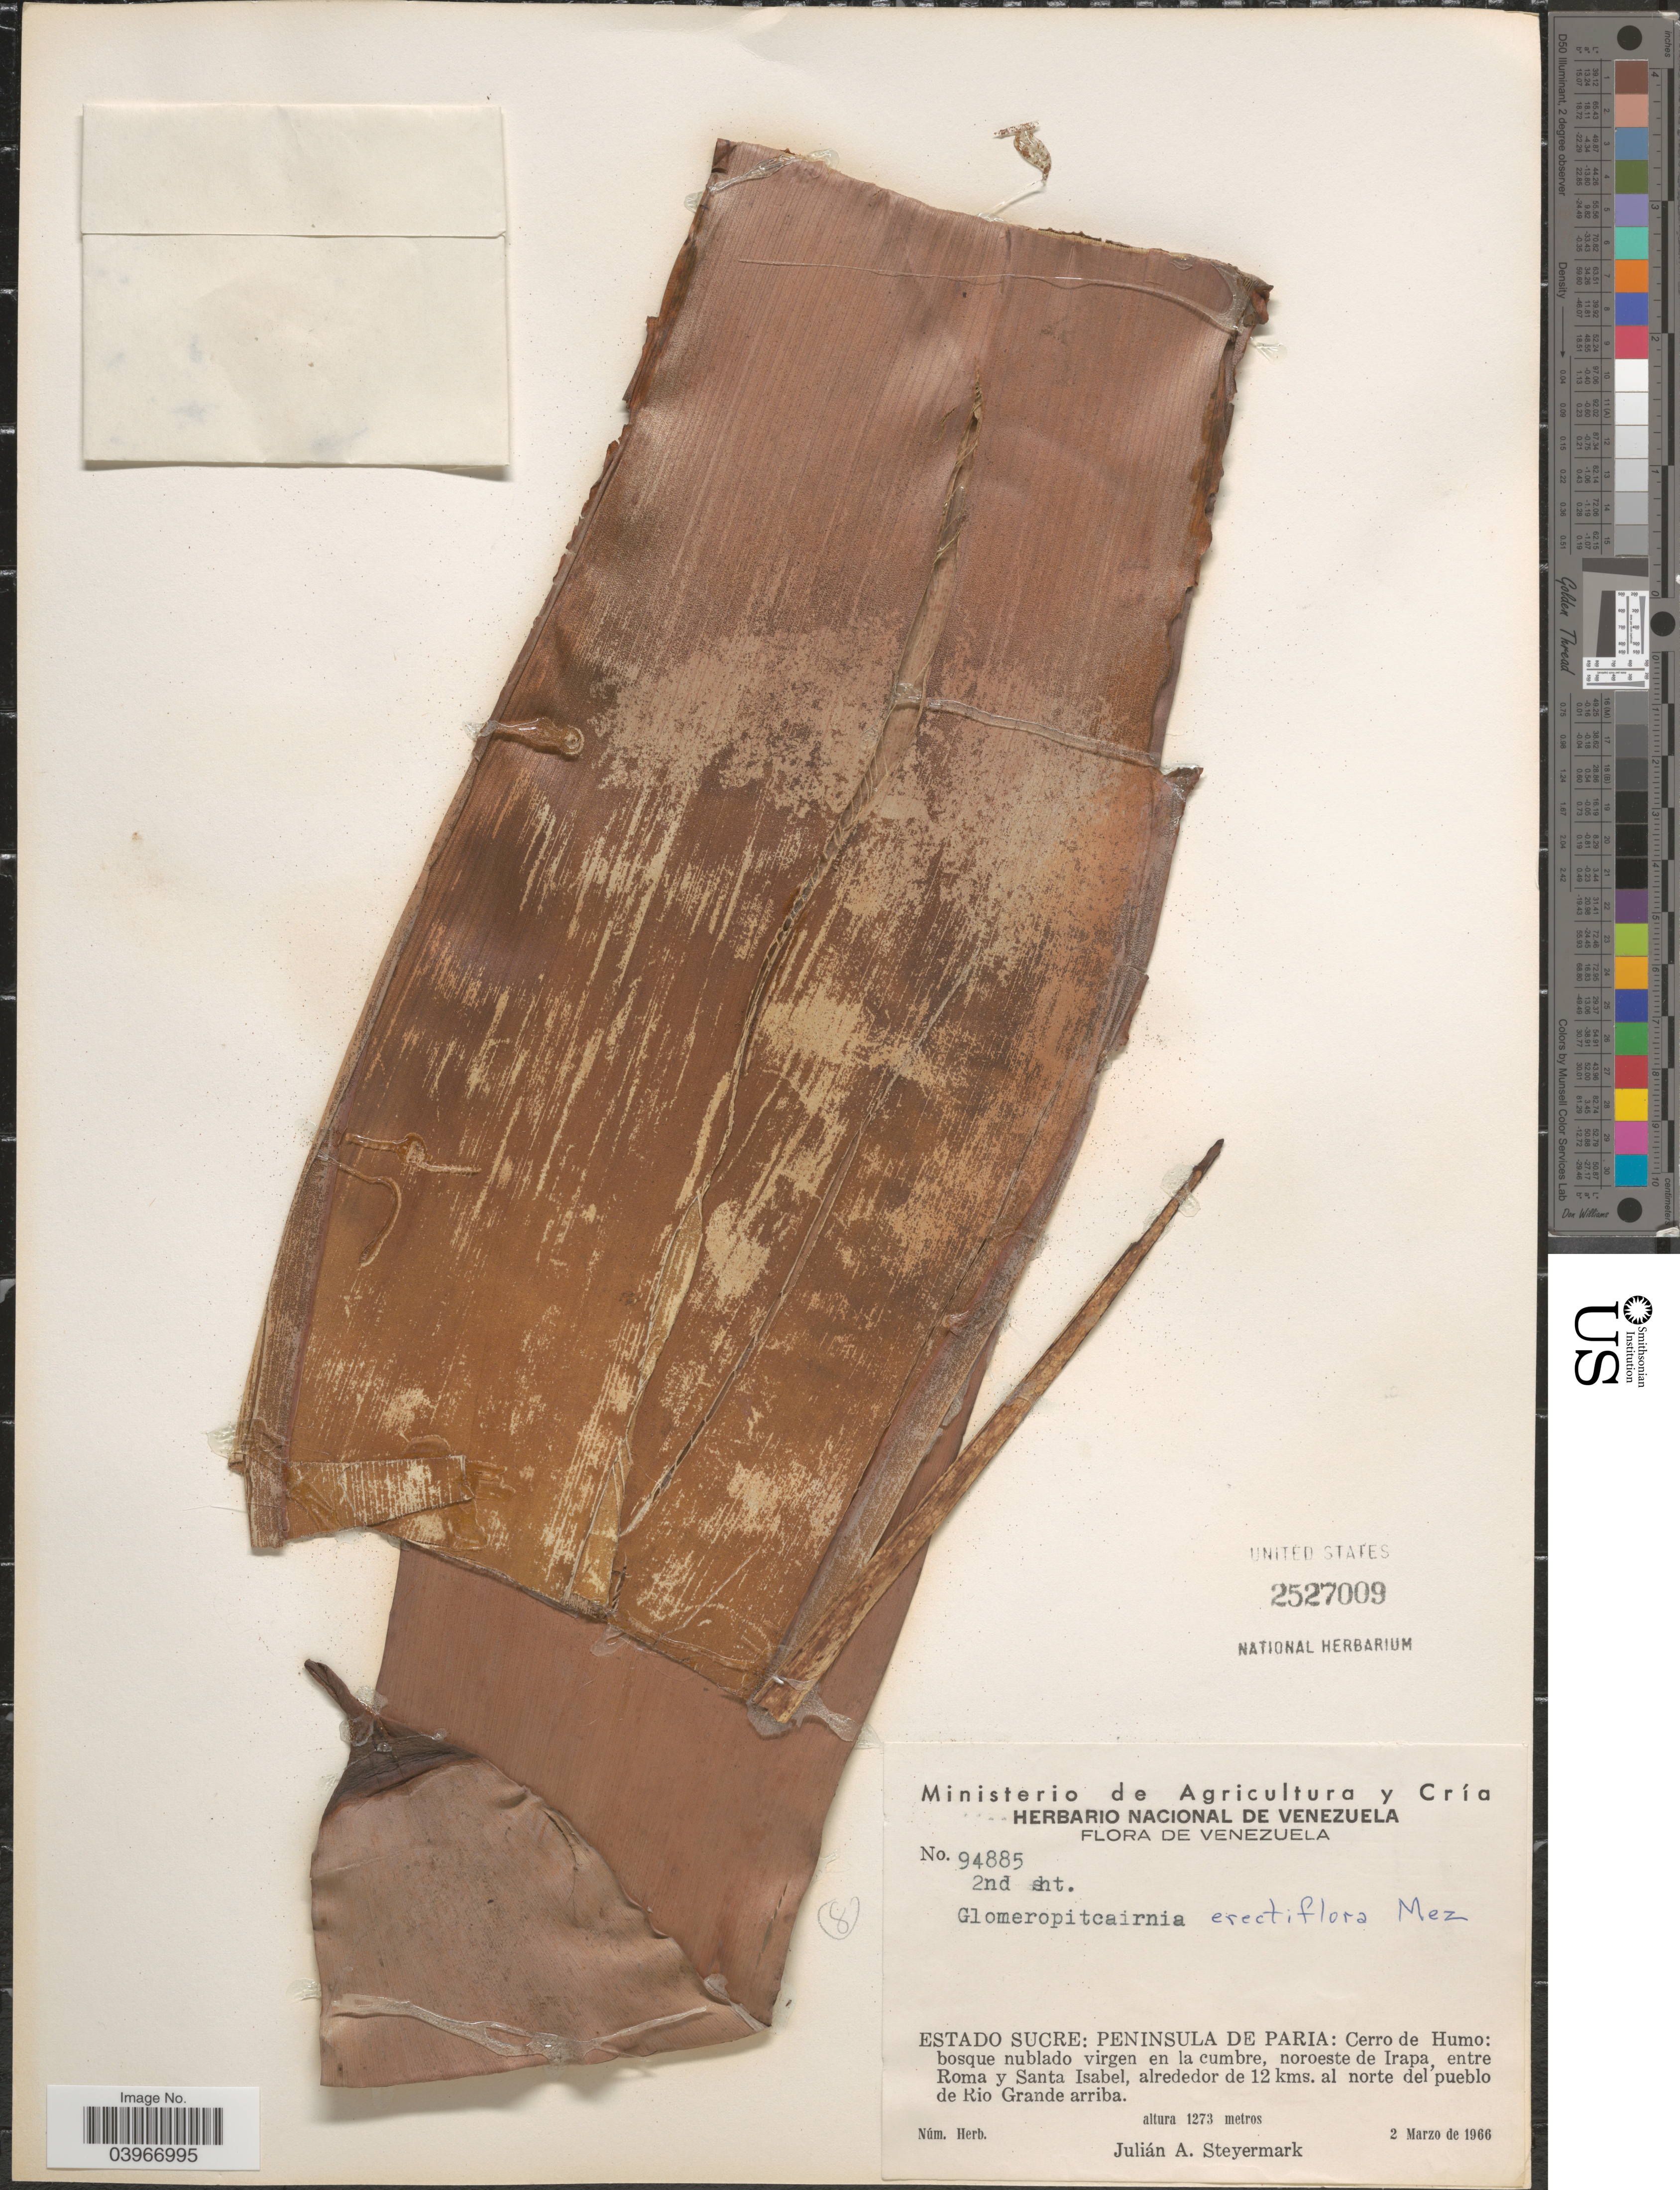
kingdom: Plantae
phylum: Tracheophyta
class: Liliopsida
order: Poales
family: Bromeliaceae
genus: Glomeropitcairnia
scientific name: Glomeropitcairnia erectiflora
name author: Mez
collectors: J. Steyermark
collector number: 94885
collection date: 1966-03-02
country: Venezuela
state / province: Sucre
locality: Peninsula de Paria: Cerro de Humo: bosque nublado virgen en la cumbre, noroeste de Irapa, entre Roma y Santa Isabel, alrededor de 12 kms. al norte del pueblo de Rio Grande arriba.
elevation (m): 1273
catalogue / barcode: US 2527009